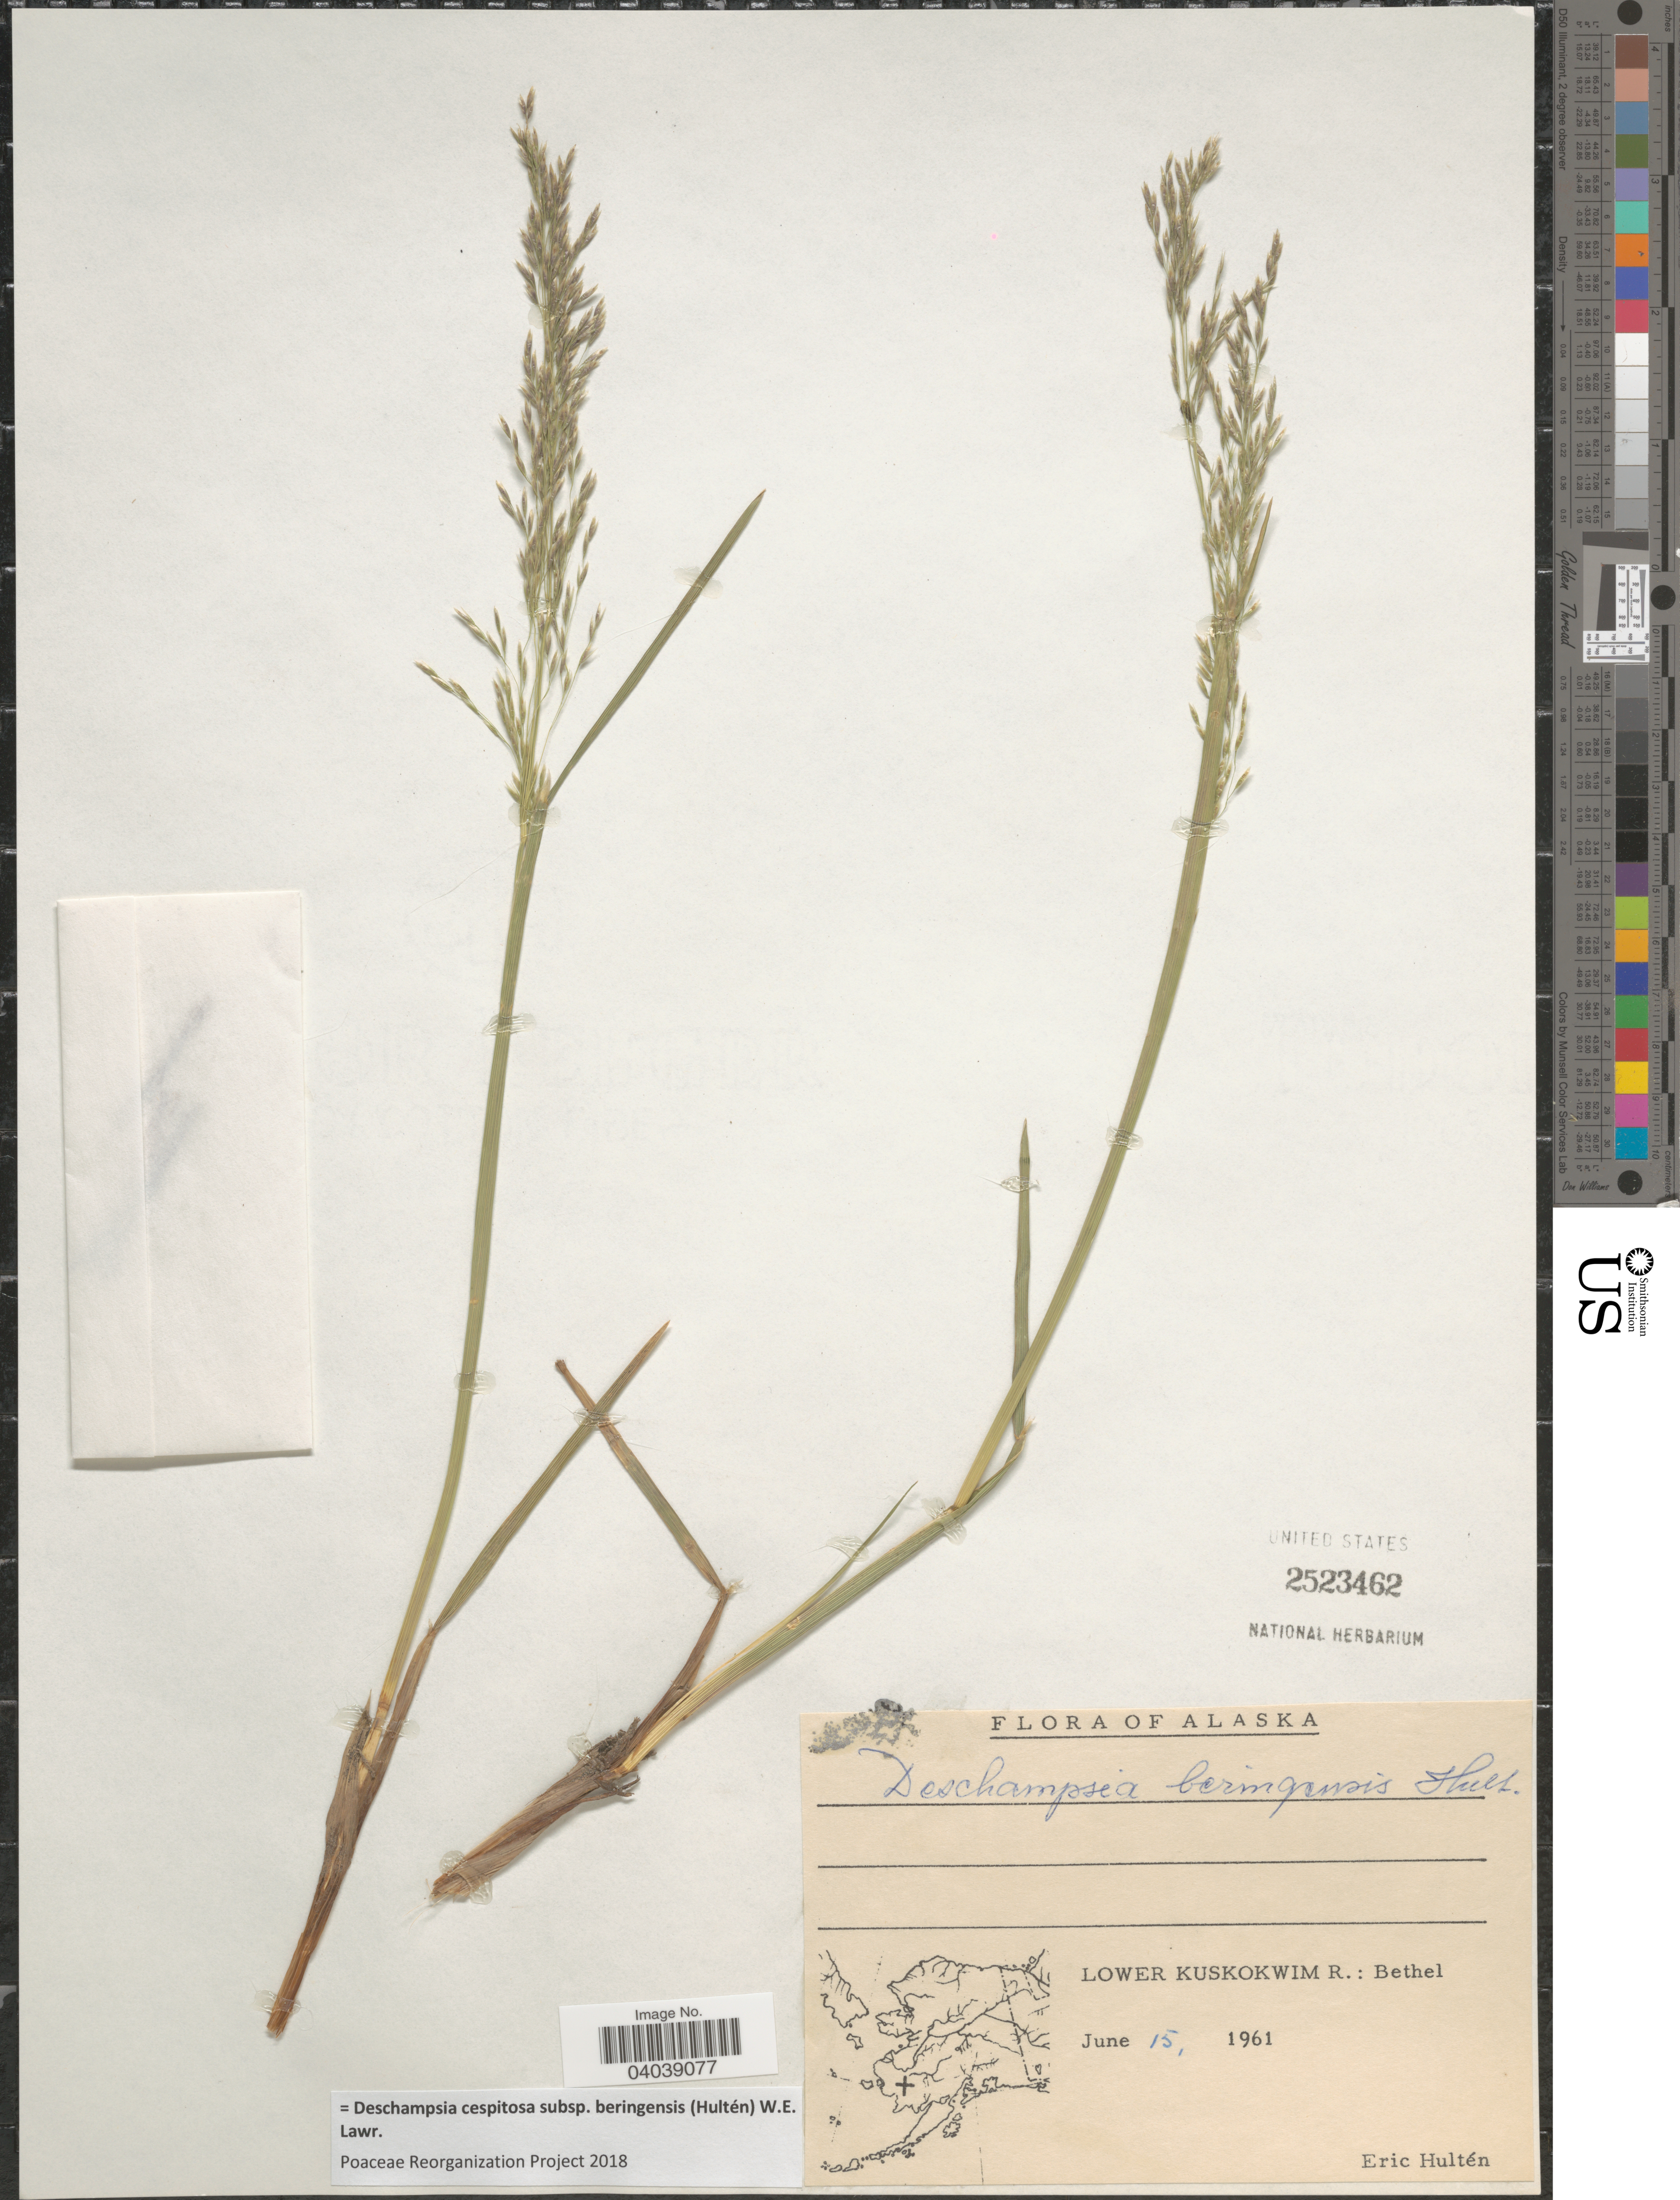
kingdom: Plantae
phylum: Tracheophyta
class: Liliopsida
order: Poales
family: Poaceae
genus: Deschampsia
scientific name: Deschampsia cespitosa subsp. beringensis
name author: (Hultén) Lawrence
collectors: E. G. Hultén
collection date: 1961-06-15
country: United States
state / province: Alaska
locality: Lower Kuskokwim R.: Bethel.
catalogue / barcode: US 2523462